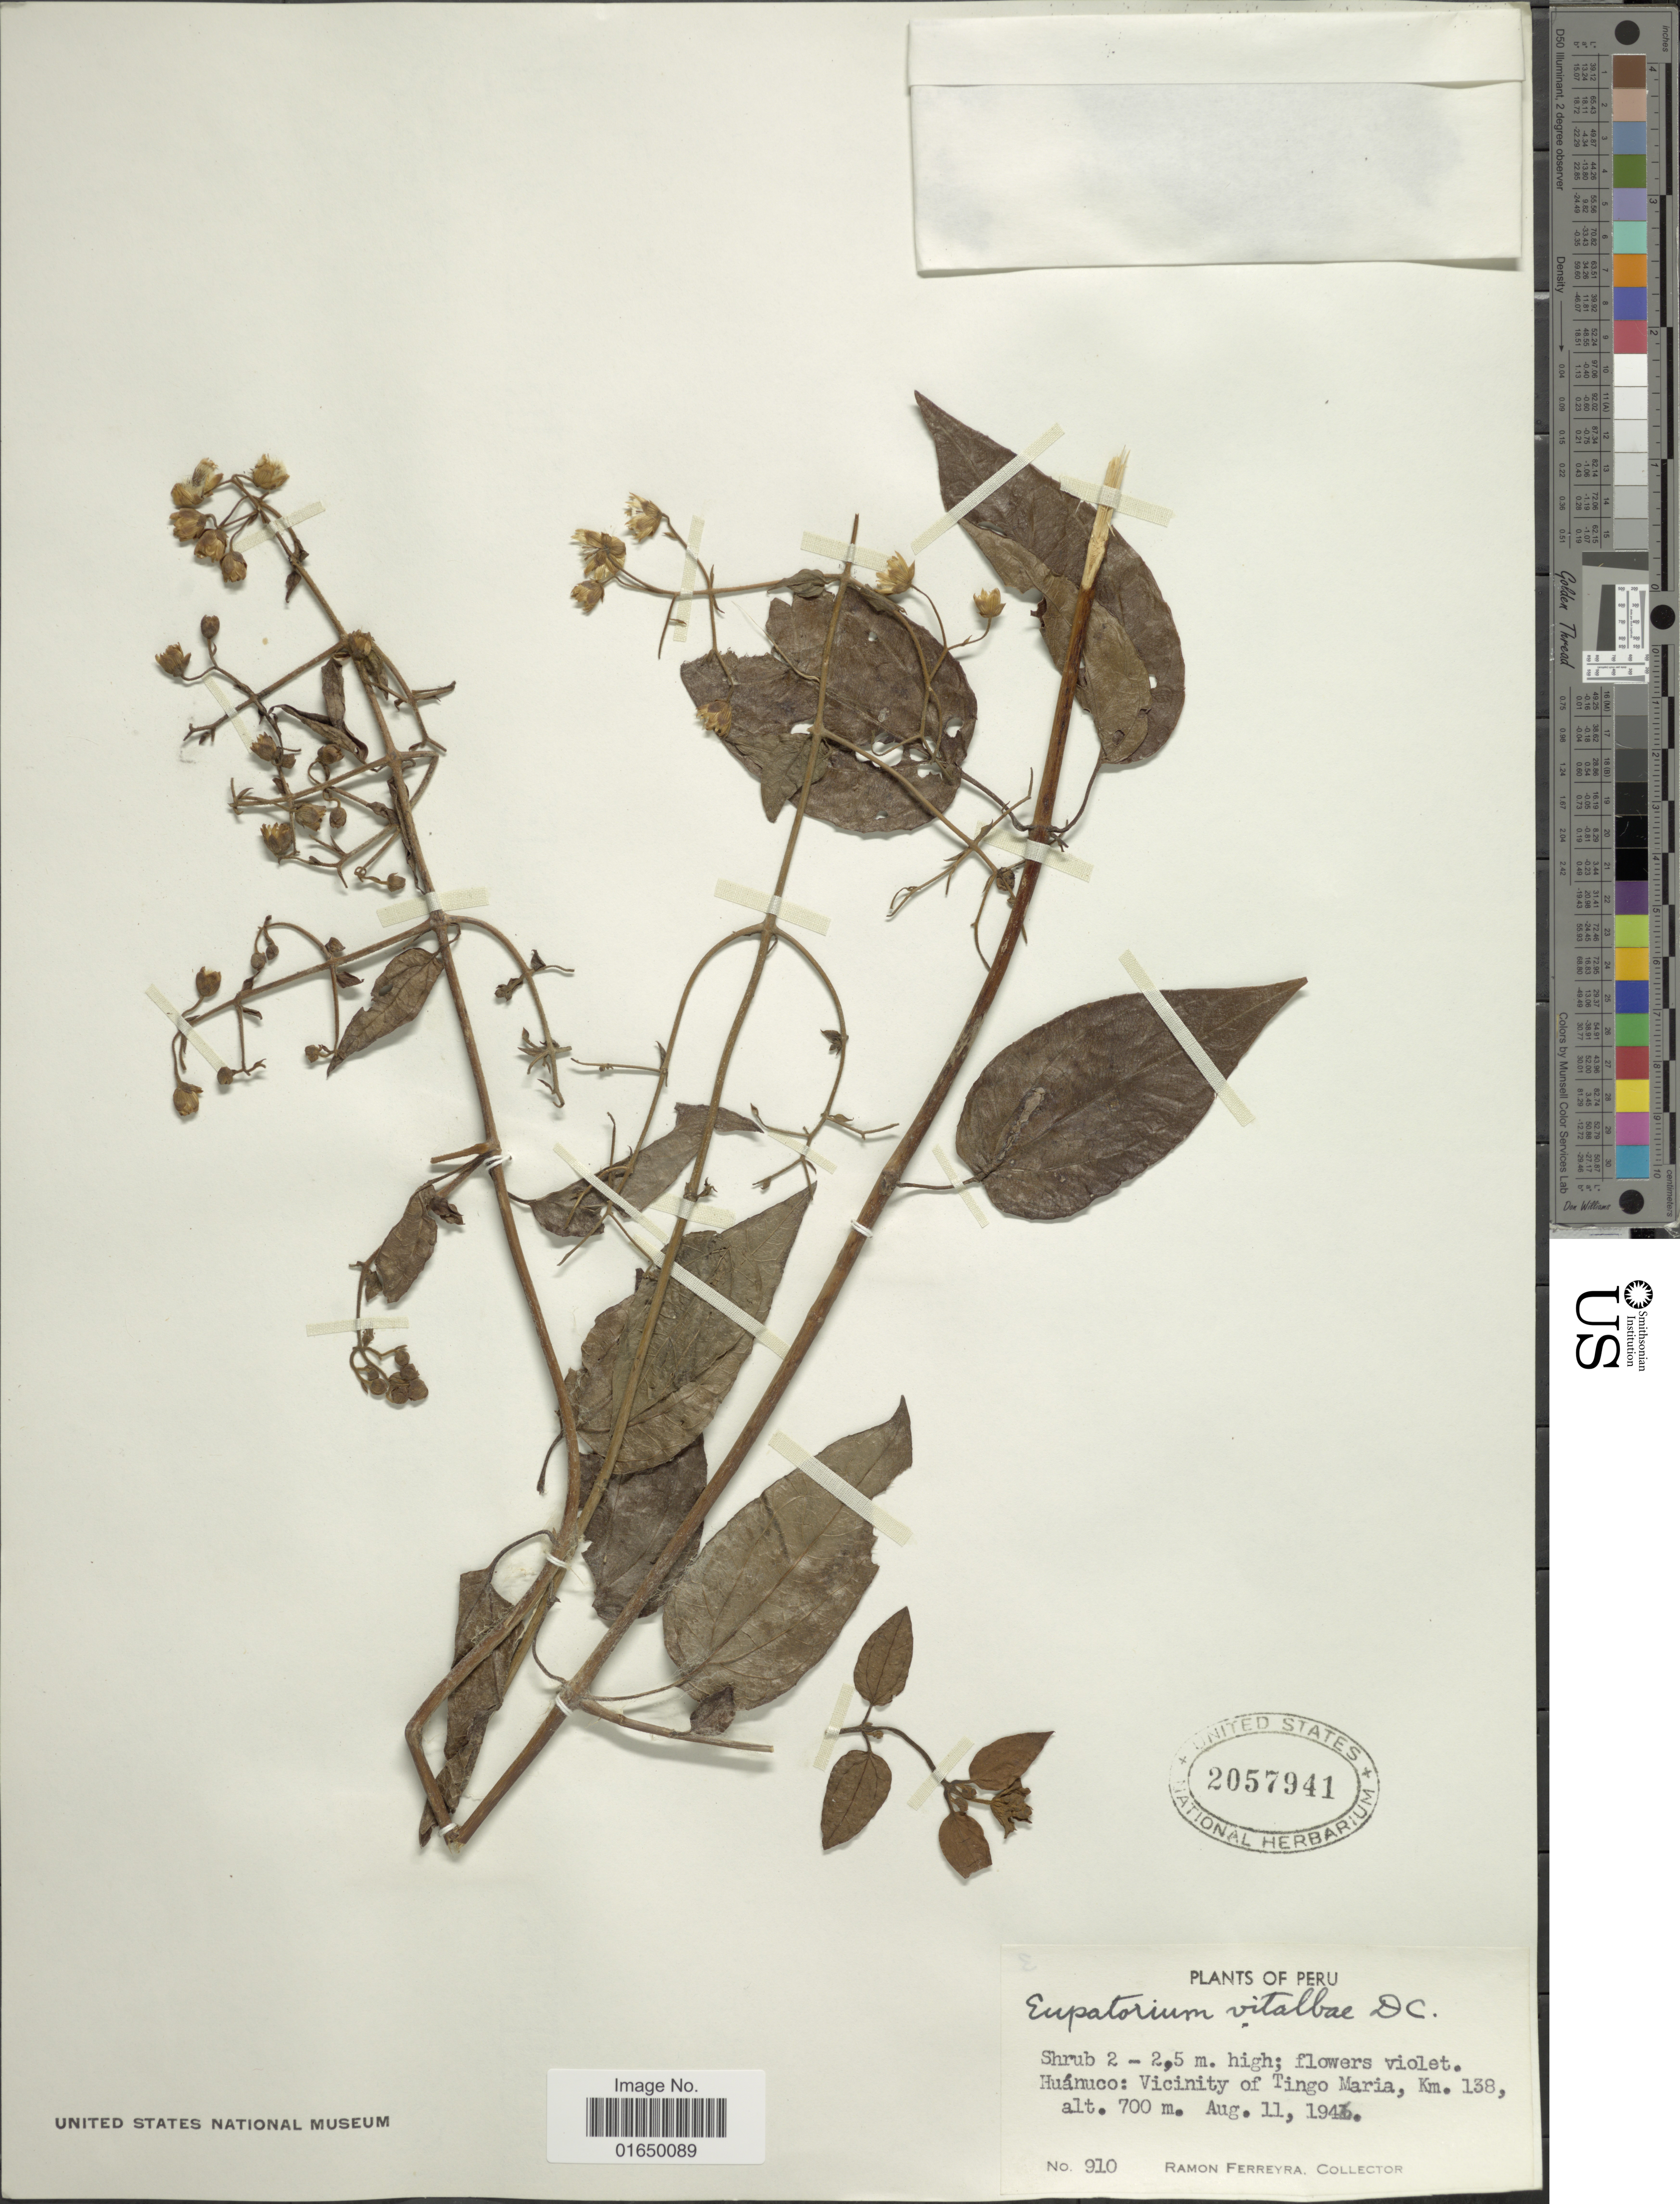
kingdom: Plantae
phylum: Tracheophyta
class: Magnoliopsida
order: Asterales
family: Asteraceae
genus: Heterocondylus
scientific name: Heterocondylus vitalbae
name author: (DC.) R.M. King & H. Rob.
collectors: R. A. Ferreyra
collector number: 910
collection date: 1946-08-11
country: Peru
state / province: Huánuco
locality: Vicinity of Tingo Maria, Km. 138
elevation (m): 700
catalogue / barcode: US 2057941